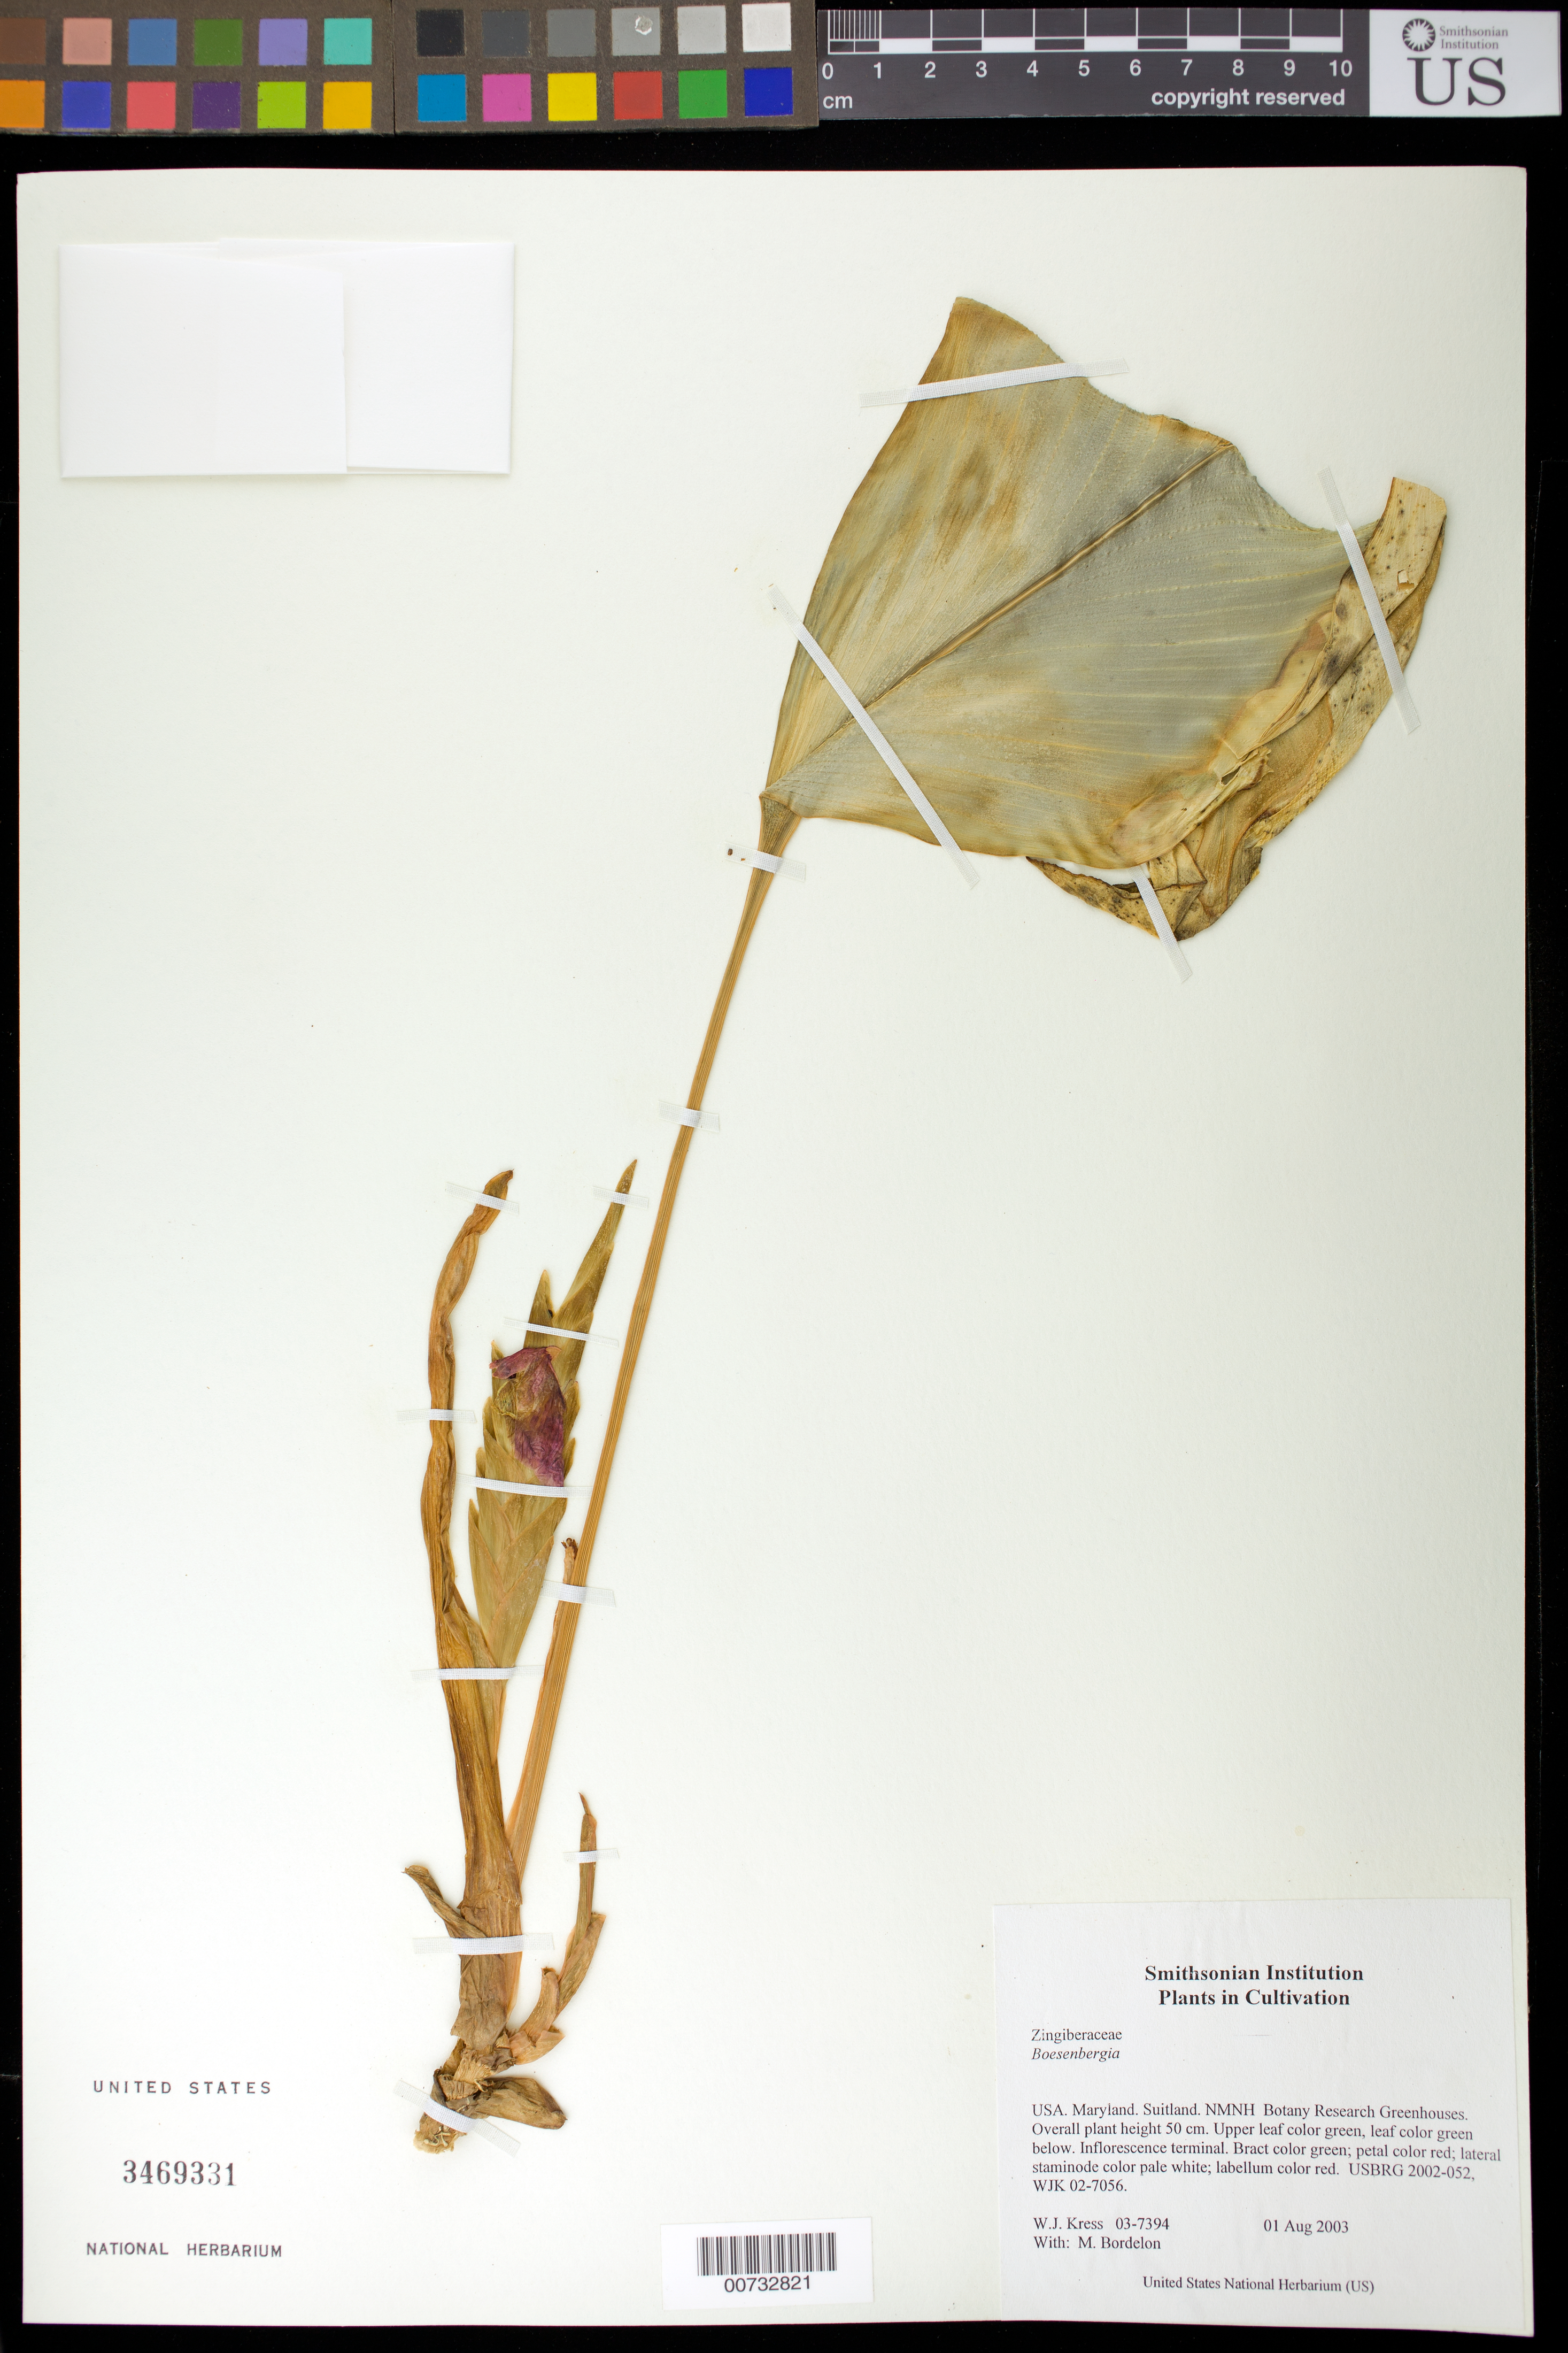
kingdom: Plantae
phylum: Tracheophyta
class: Liliopsida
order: Zingiberales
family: Zingiberaceae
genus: Boesenbergia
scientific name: Boesenbergia sp.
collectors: W. J. Kress & M. Bordelon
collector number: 03-7394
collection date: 2003-08-01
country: United States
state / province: Maryland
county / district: Prince George's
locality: NMNH Botany Research Greenhouses. Suitland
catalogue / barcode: US 3469331